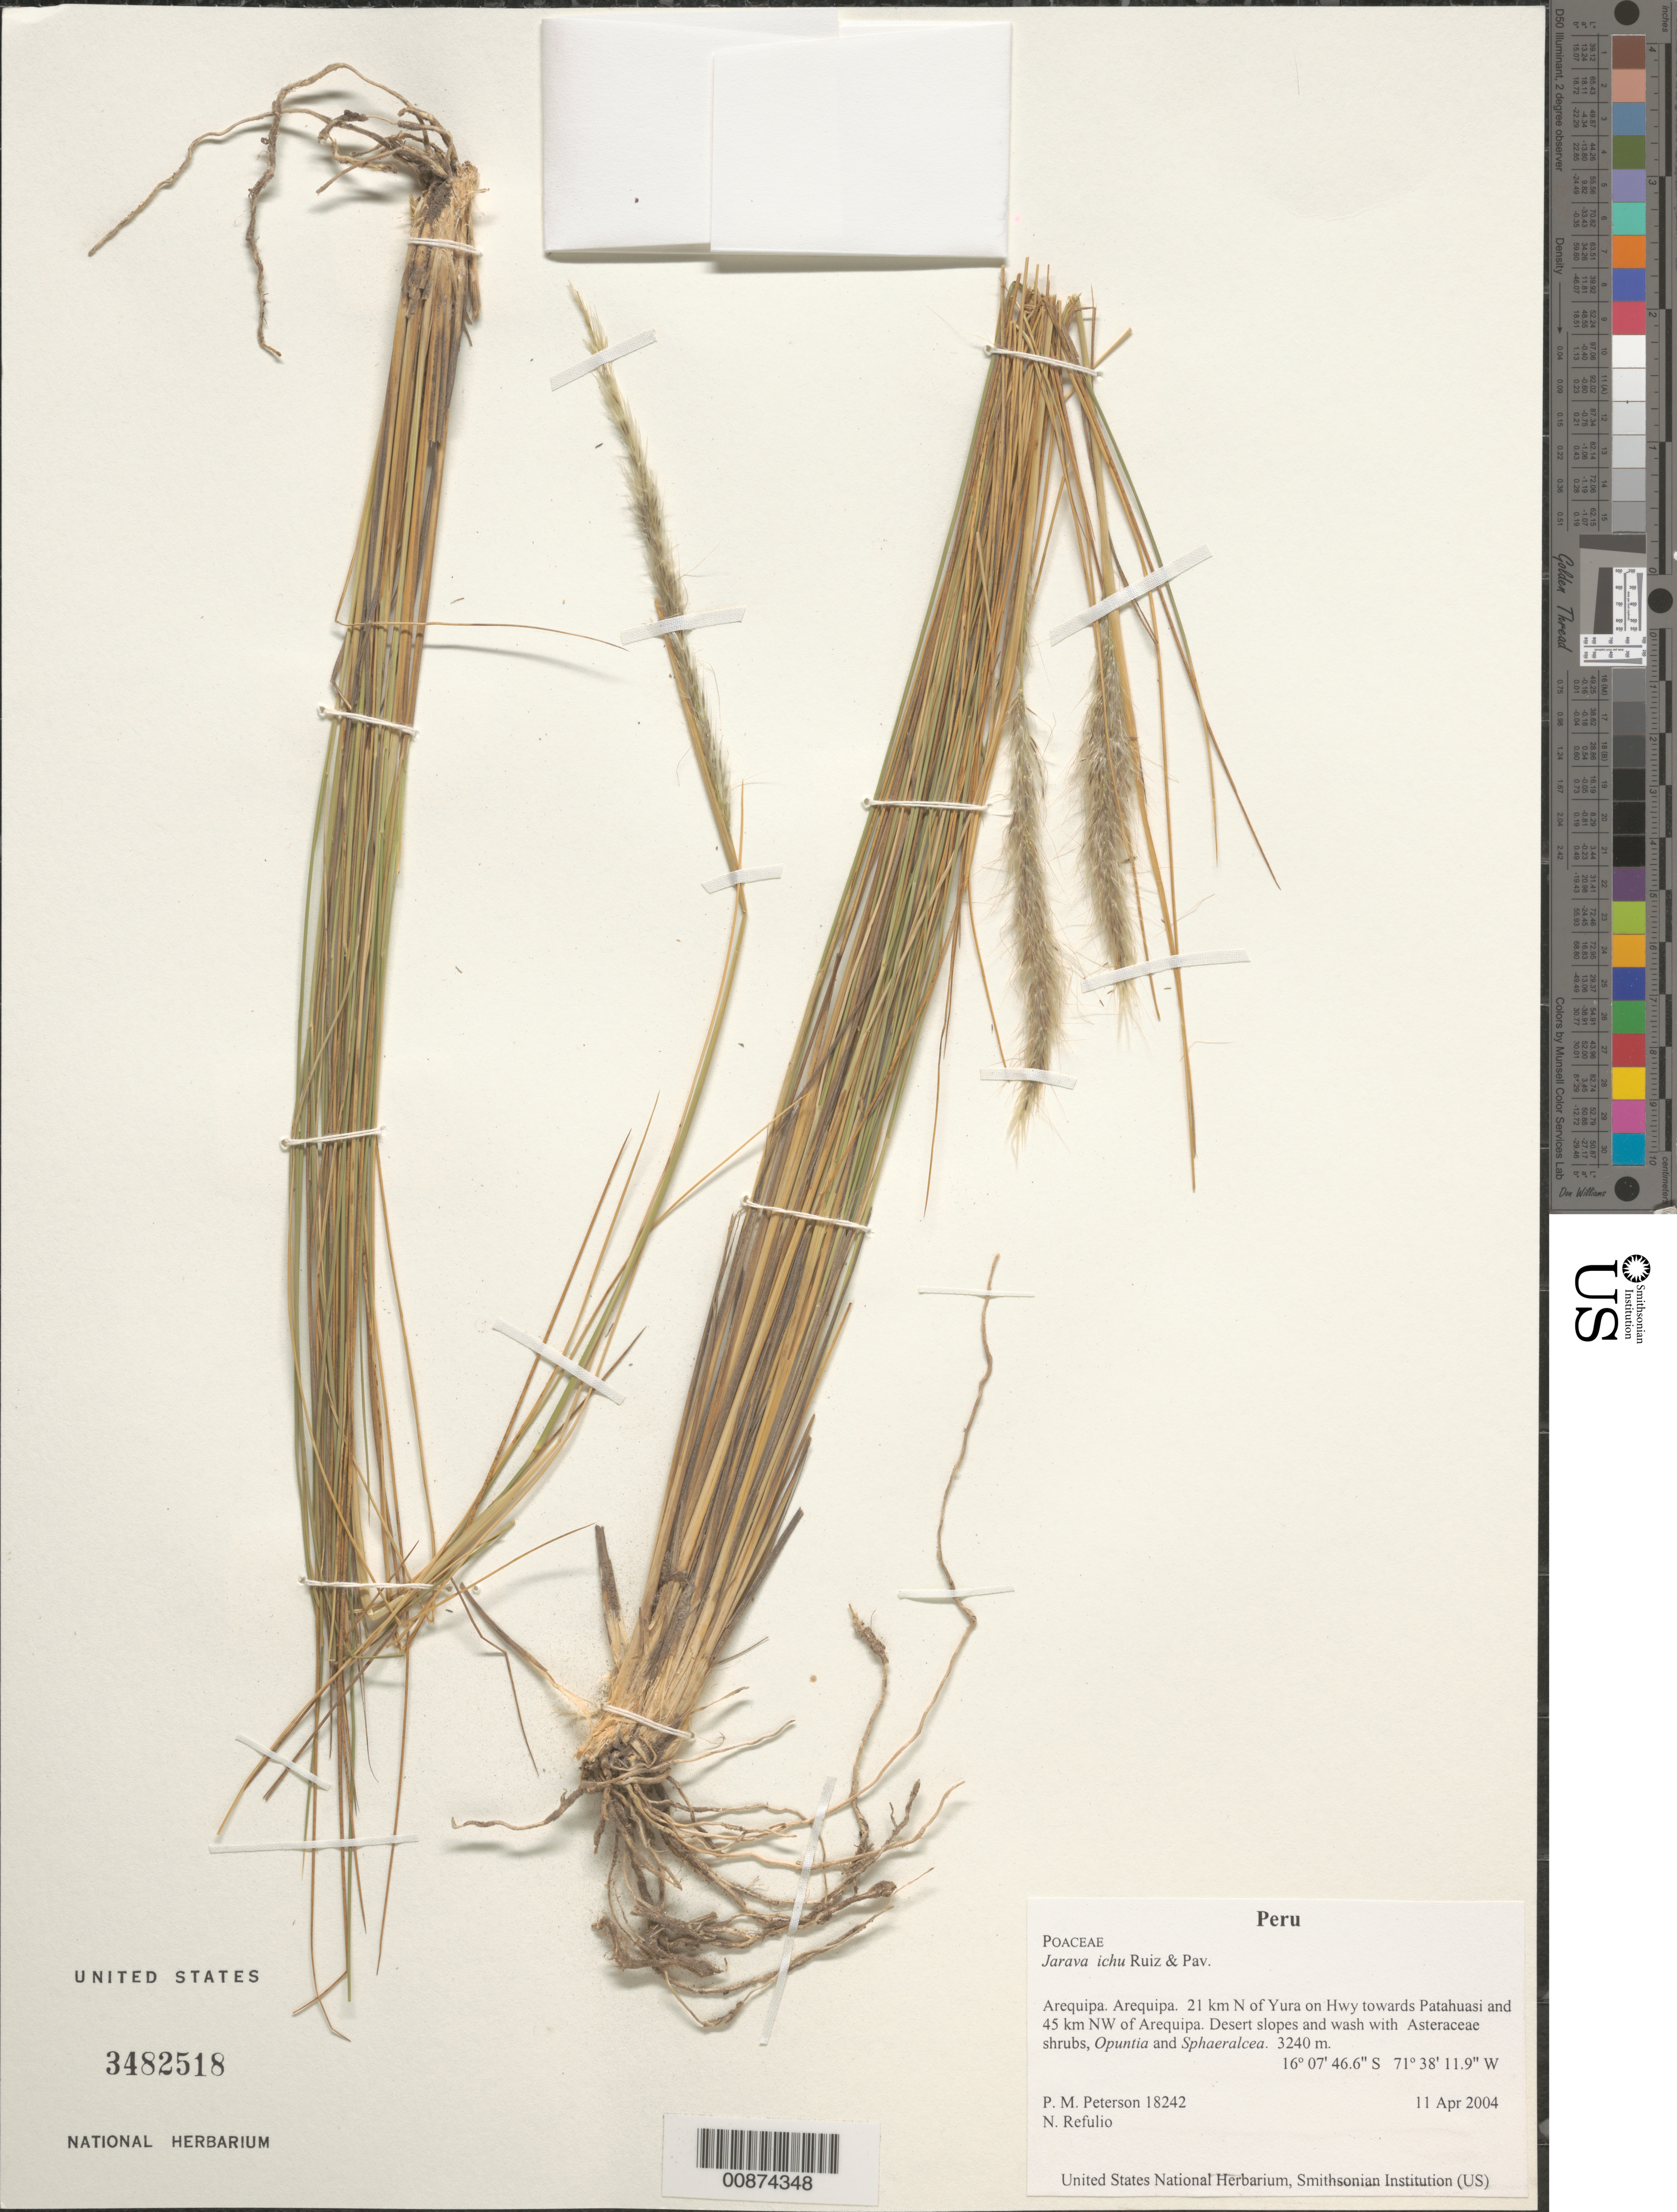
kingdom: Plantae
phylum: Tracheophyta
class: Liliopsida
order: Poales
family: Poaceae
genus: Jarava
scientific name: Jarava ichu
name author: Ruiz & Pav.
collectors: P. M. Peterson & N. Refulio-Rodríguez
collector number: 18242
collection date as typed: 11 Apr 2004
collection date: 2004-04-11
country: Peru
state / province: Arequipa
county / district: Arequipa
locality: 21 km N of Yura on Hwy towards Patahuasi and 45 km NW of Arequipa. Desert slopes and wash with Asteraceae shrubs, Opuntia and Sphaeralcea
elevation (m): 3240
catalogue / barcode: US 3482518